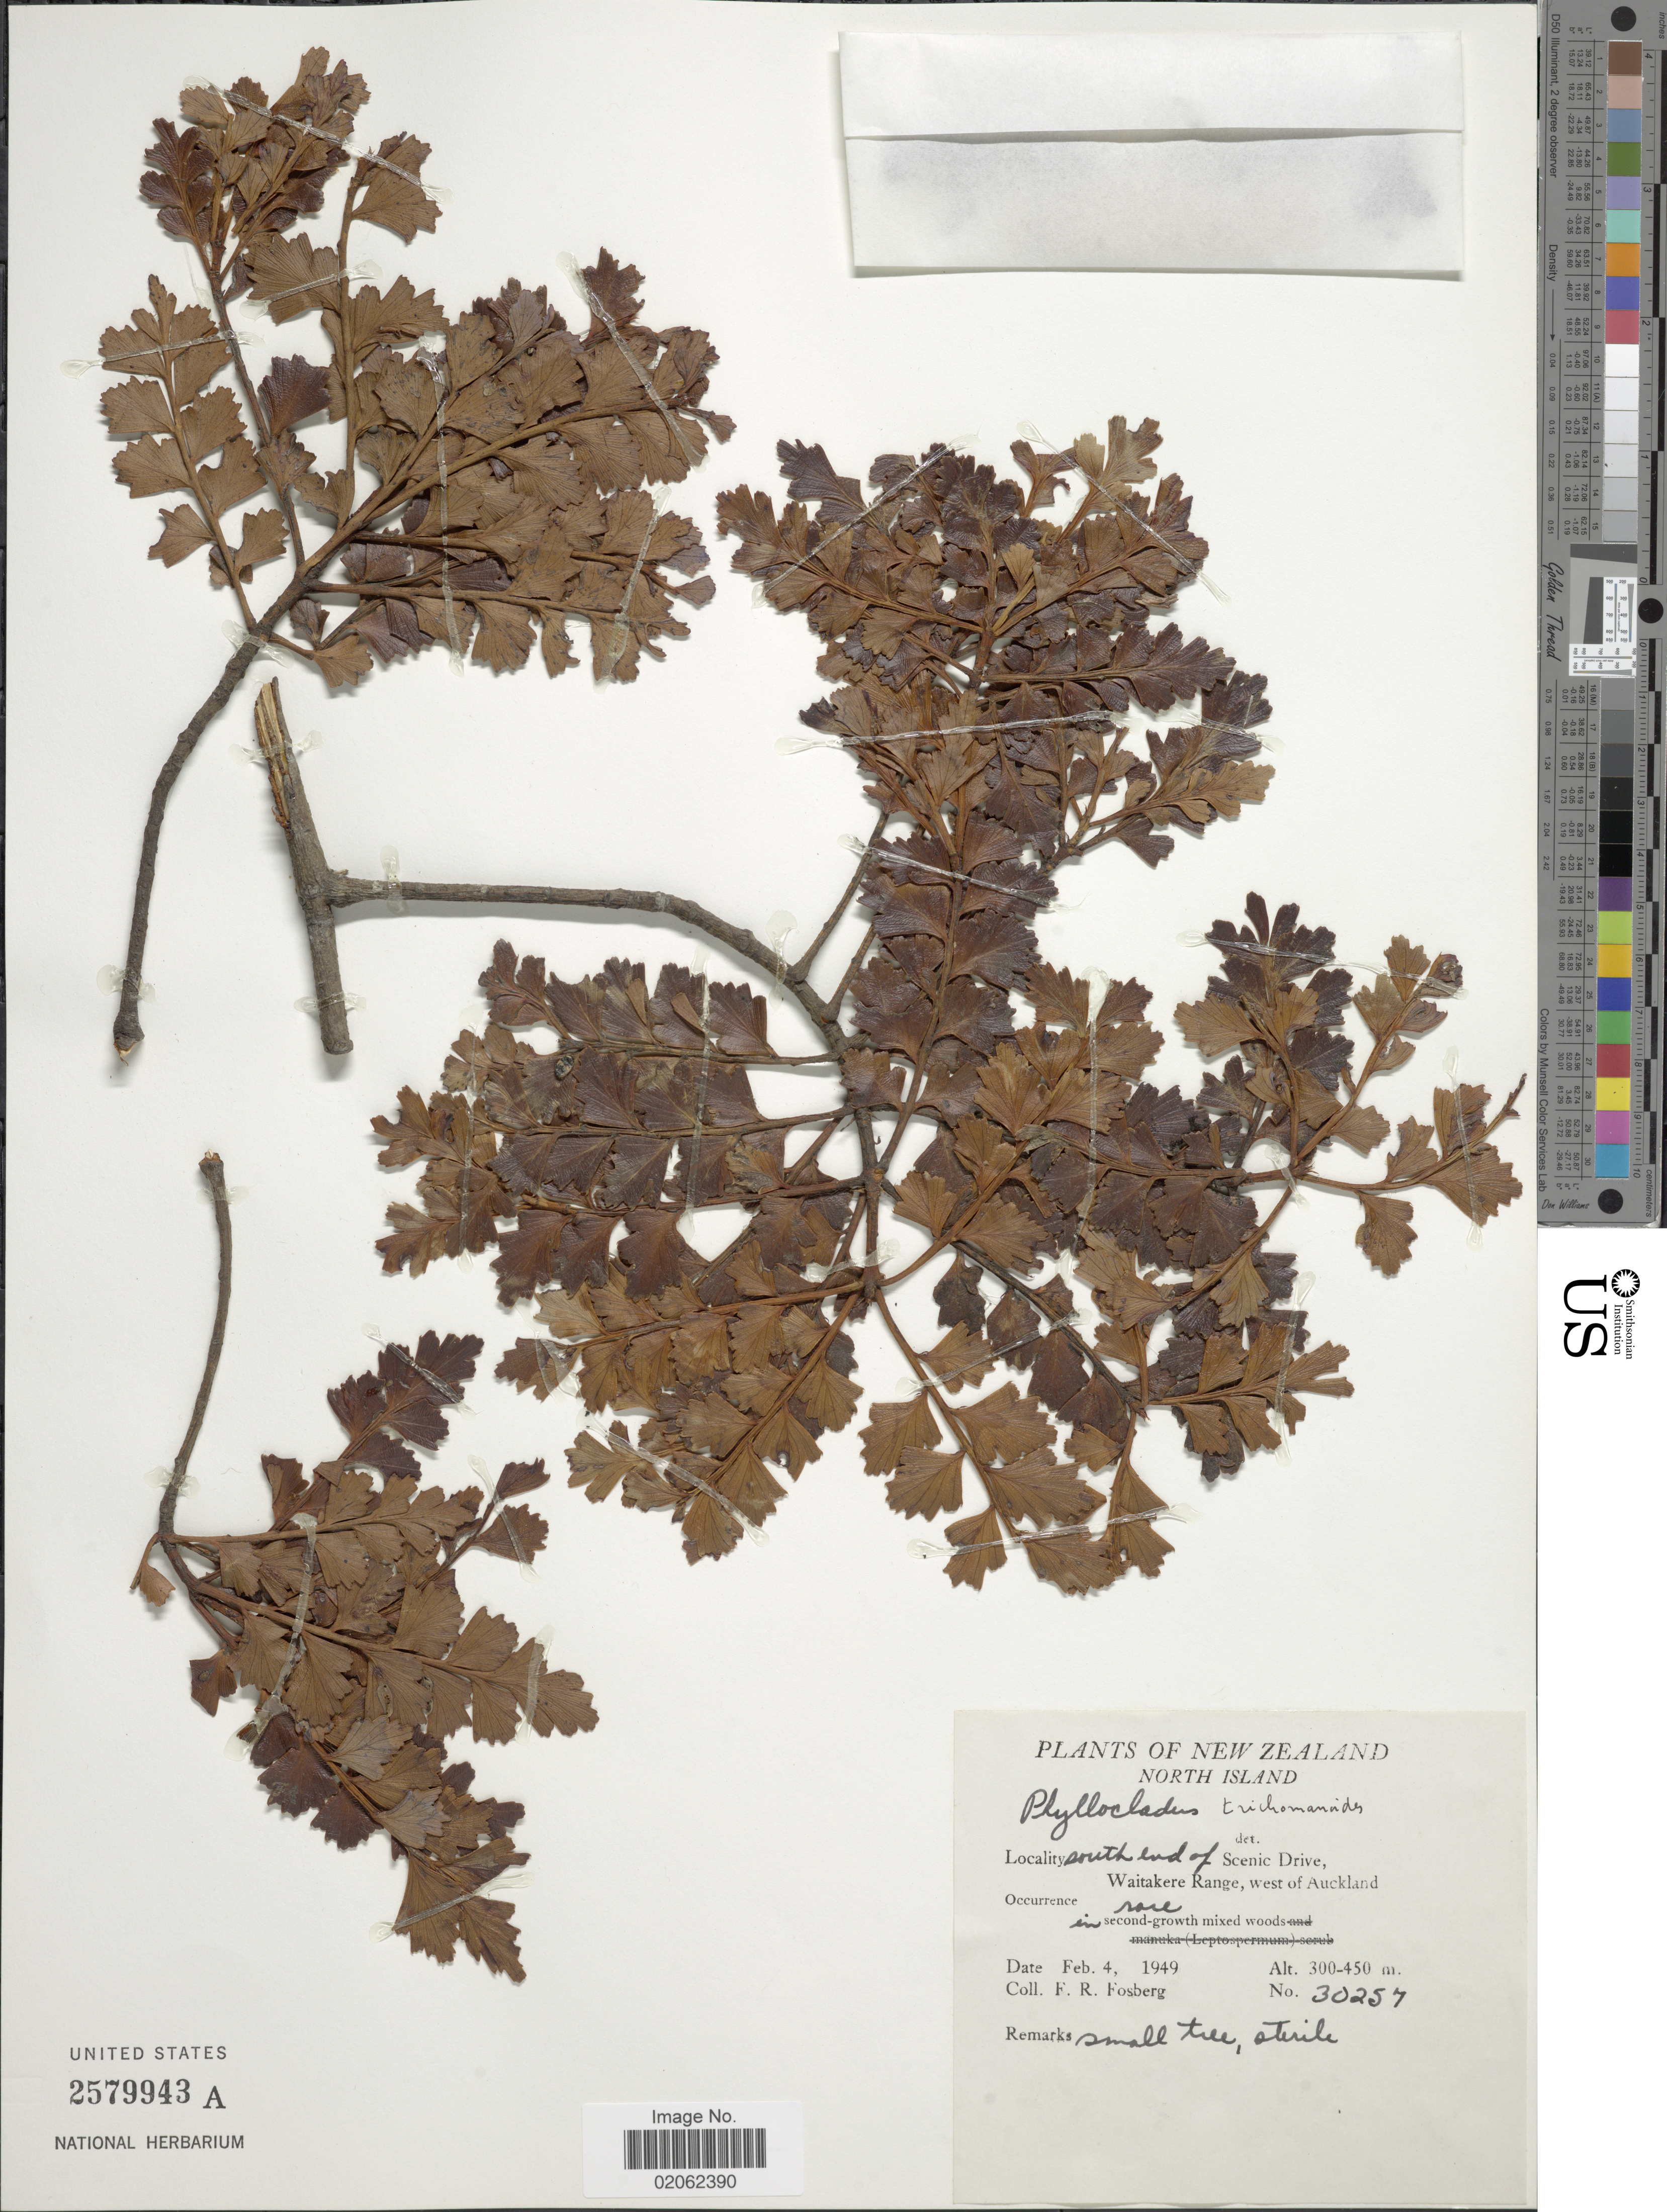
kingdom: Plantae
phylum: Tracheophyta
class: Pinopsida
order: Pinales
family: Phyllocladaceae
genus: Phyllocladus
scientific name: Phyllocladus trichomanoides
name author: D. Don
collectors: F. R. Fosberg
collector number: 30257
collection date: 1949-02-04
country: New Zealand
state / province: Auckland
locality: North Island, south end of Scenic Drive, Waitakere Range, west of Auckland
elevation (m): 300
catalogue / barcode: US 2579943A